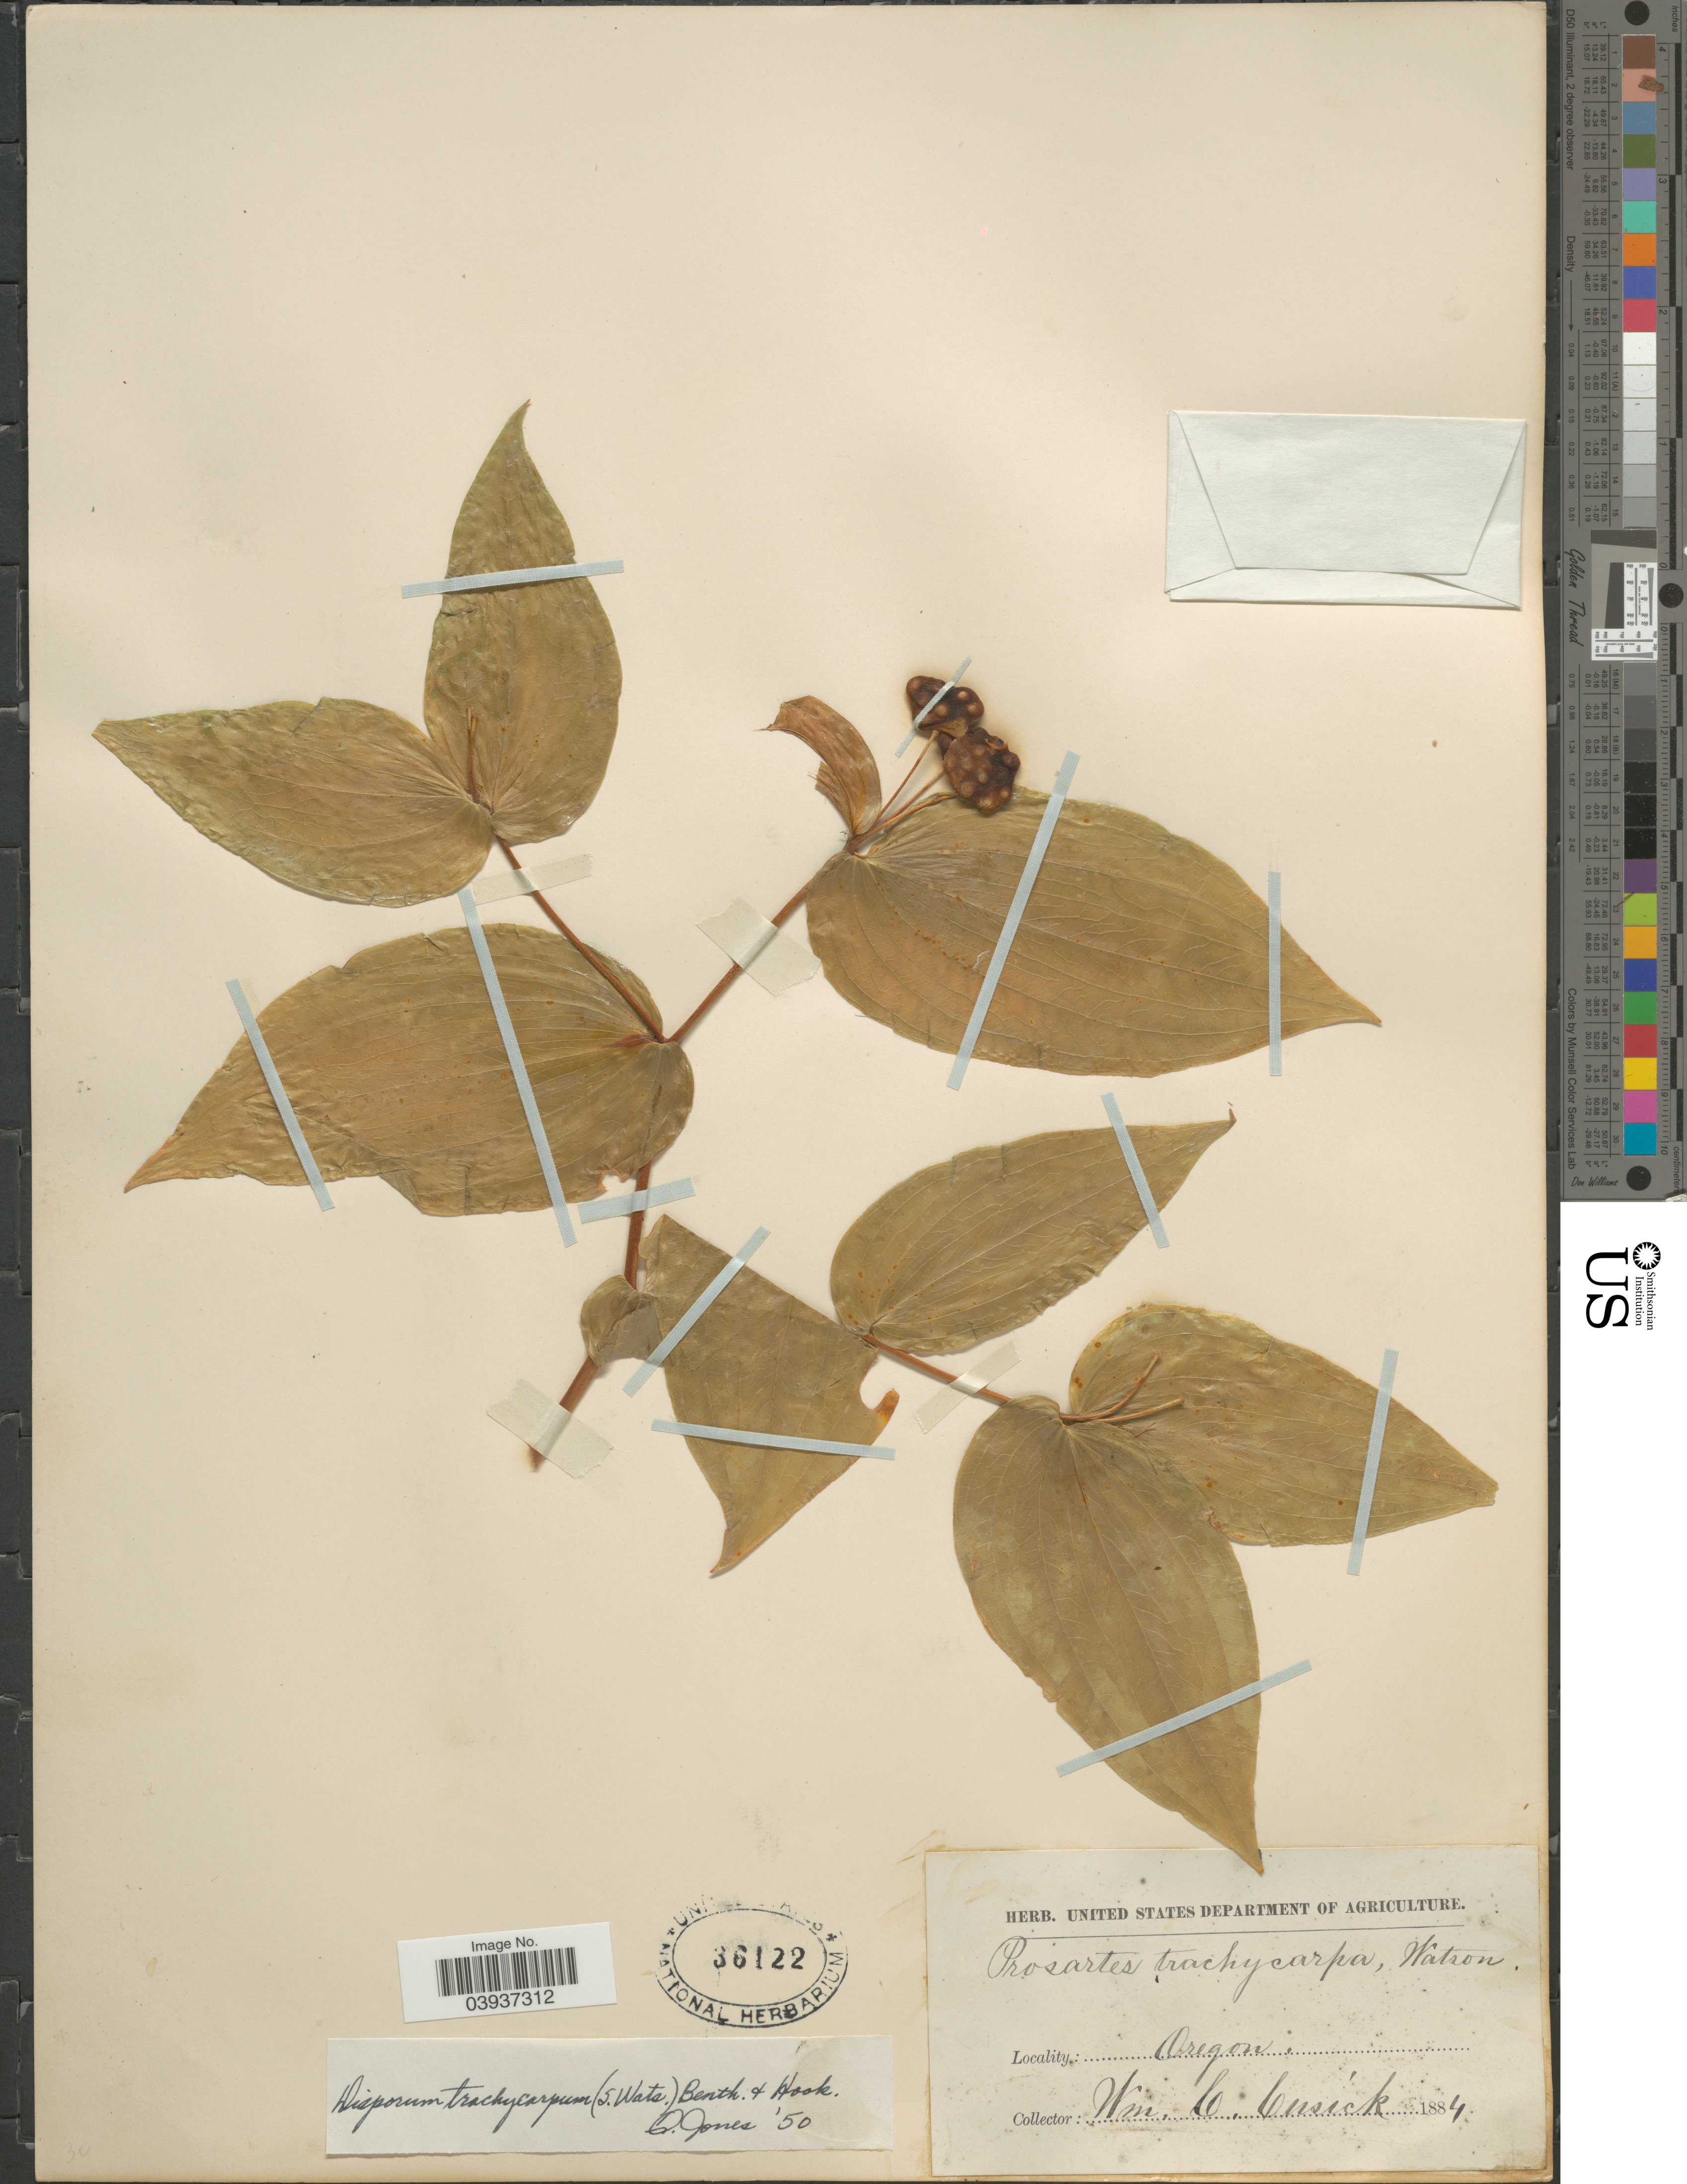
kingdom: Plantae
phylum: Tracheophyta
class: Liliopsida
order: Liliales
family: Colchicaceae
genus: Disporum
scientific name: Disporum trachycarpum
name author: (S. Watson) Benth. & Hook. f.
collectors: W. C. Cusick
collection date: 1884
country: United States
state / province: Oregon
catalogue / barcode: US 36122